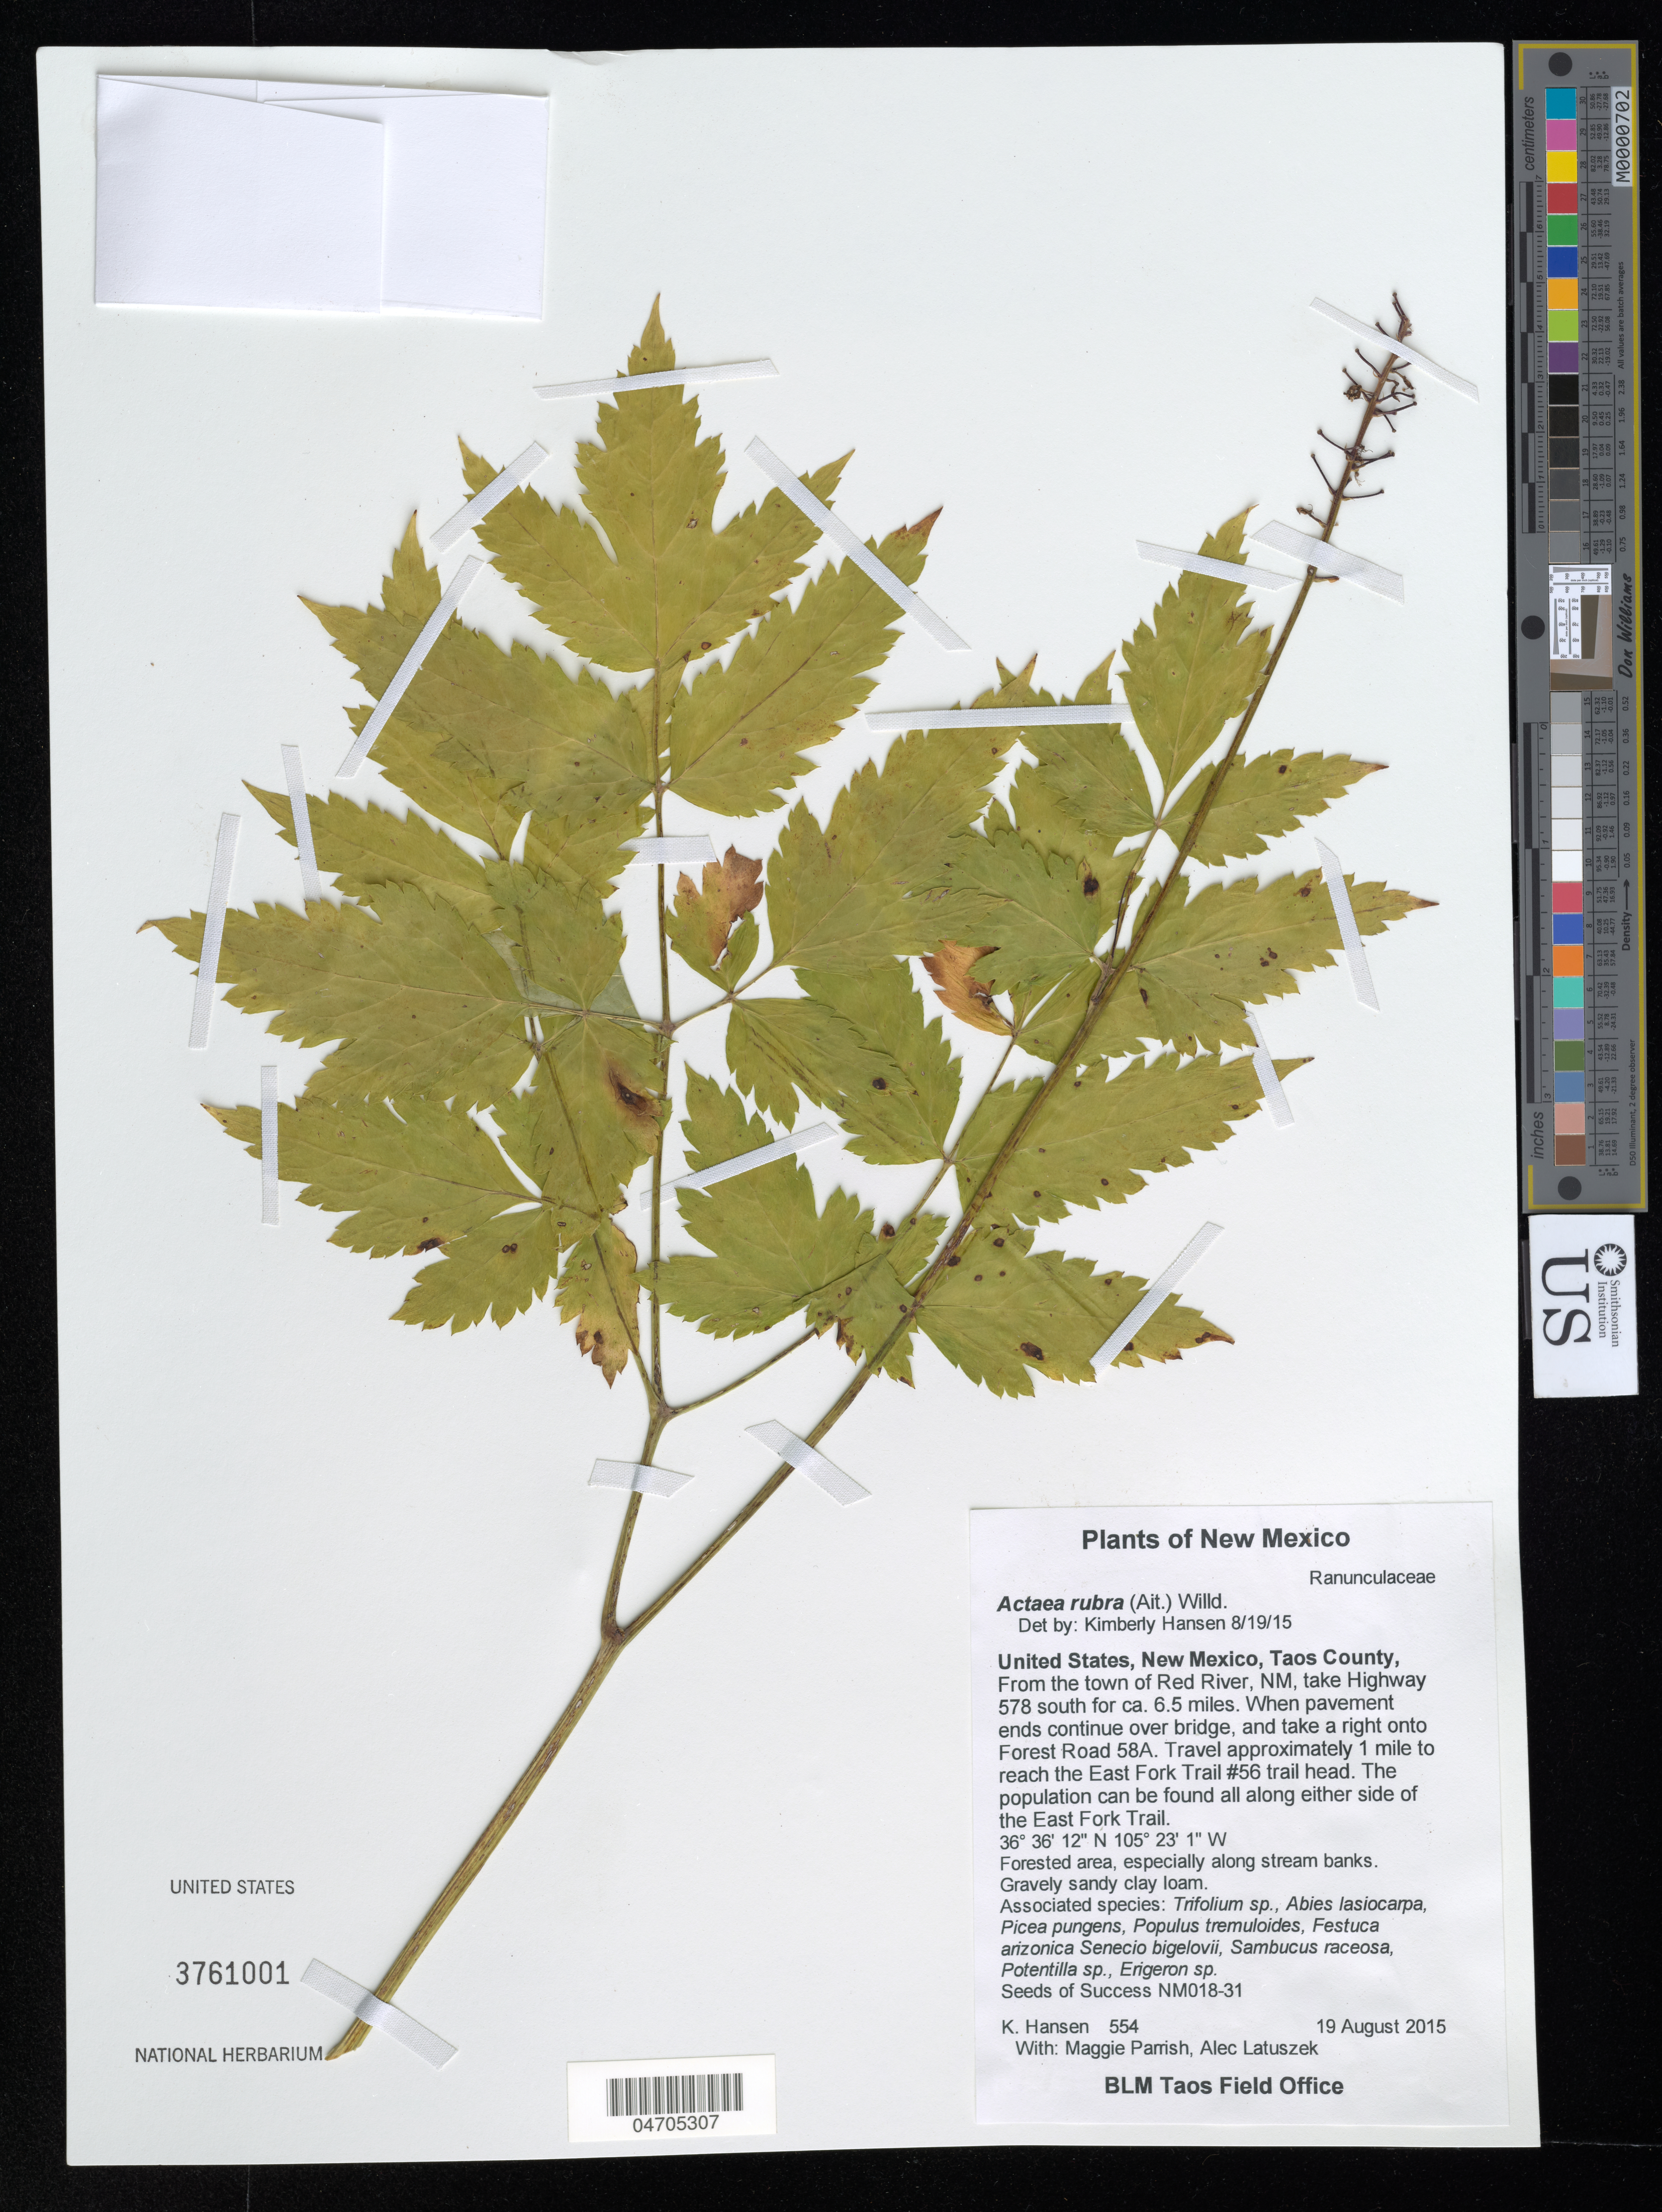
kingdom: Plantae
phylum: Tracheophyta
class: Magnoliopsida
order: Ranunculales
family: Ranunculaceae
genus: Actaea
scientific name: Actaea rubra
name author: (Aiton) Willd.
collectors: K. Hansen, M. Parrish & A. Latuszek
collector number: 554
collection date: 2015-08-19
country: United States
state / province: New Mexico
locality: Taos County, From the town of Red River, NM, take Highway 578 south for ca. 6.5 miles. When pavement ends continue over bridge, and take a right onto Forest Road 58A. Travel approximately 1 mile to reach the East Fork Trail #56 trail head. The population can be found all along either side of the East Fork Trail.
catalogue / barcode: US 3761001